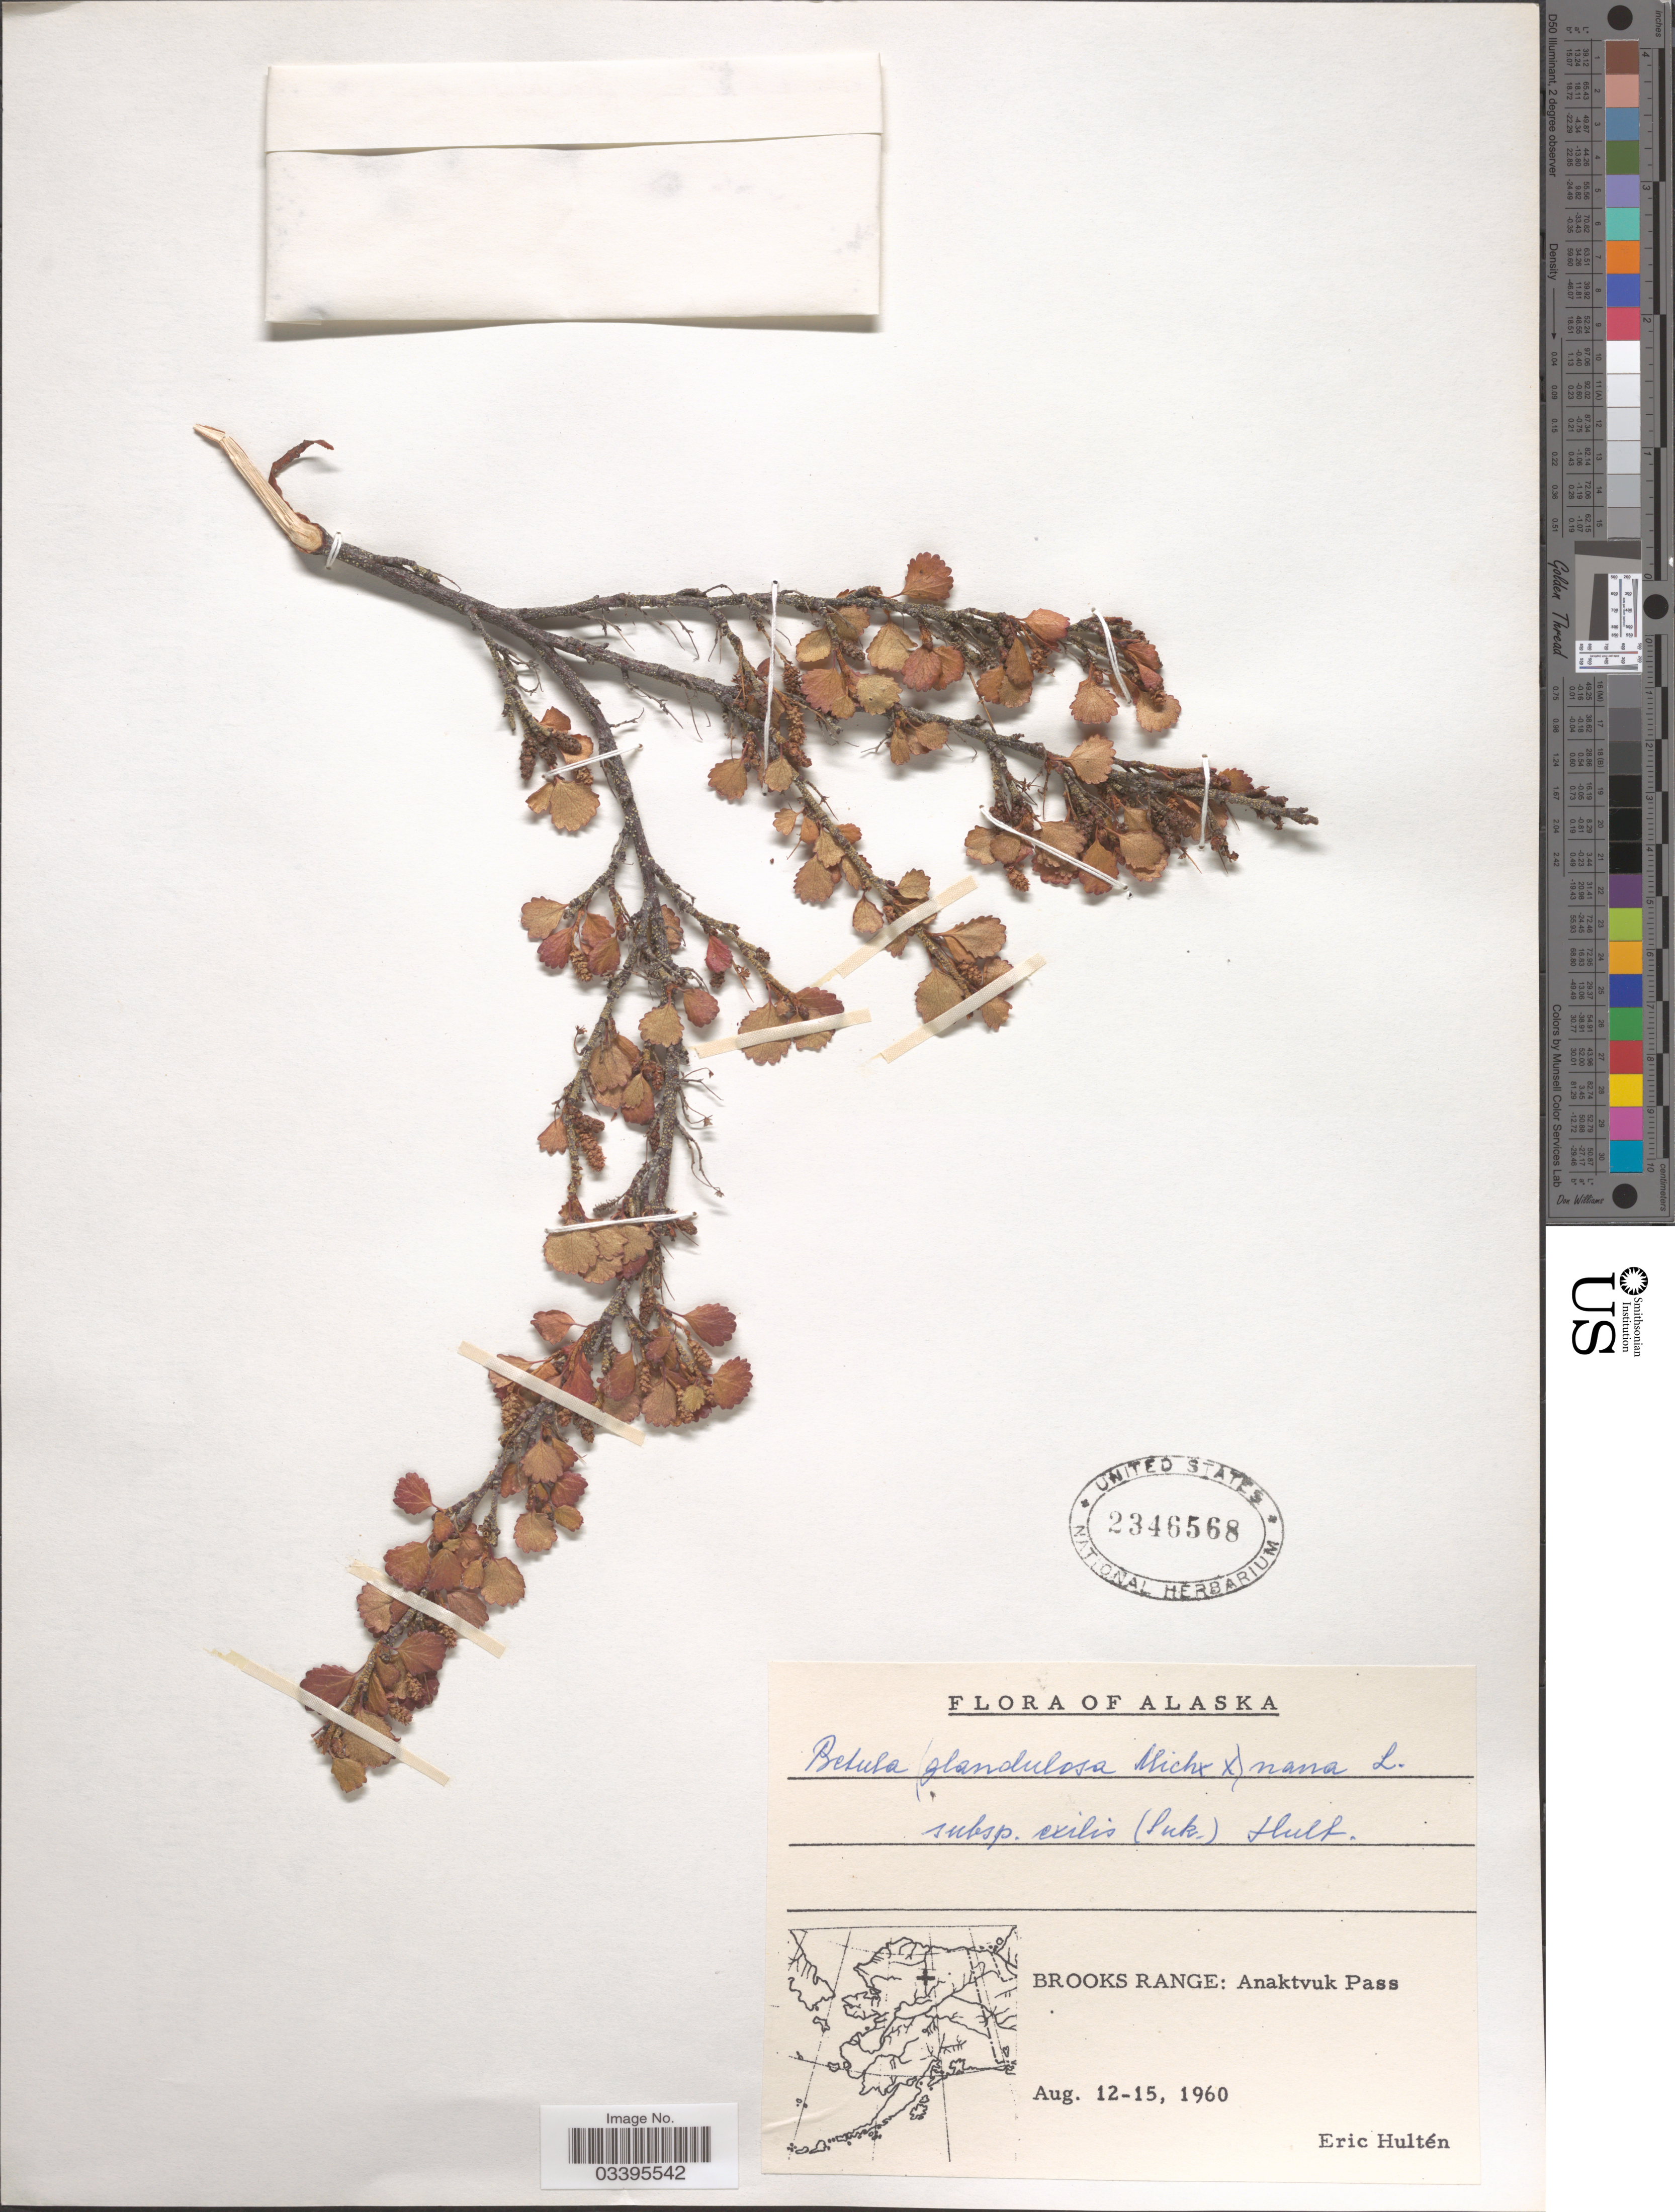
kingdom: Plantae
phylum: Tracheophyta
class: Magnoliopsida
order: Fagales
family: Betulaceae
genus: Betula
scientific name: Betula glandulosa x B. nana subsp. exilis L.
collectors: E. G. Hultén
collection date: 1960-08-12/1960-08-15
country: United States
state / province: Alaska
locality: Brooks Range: Anaktvuk Pass.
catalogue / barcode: US 2346568